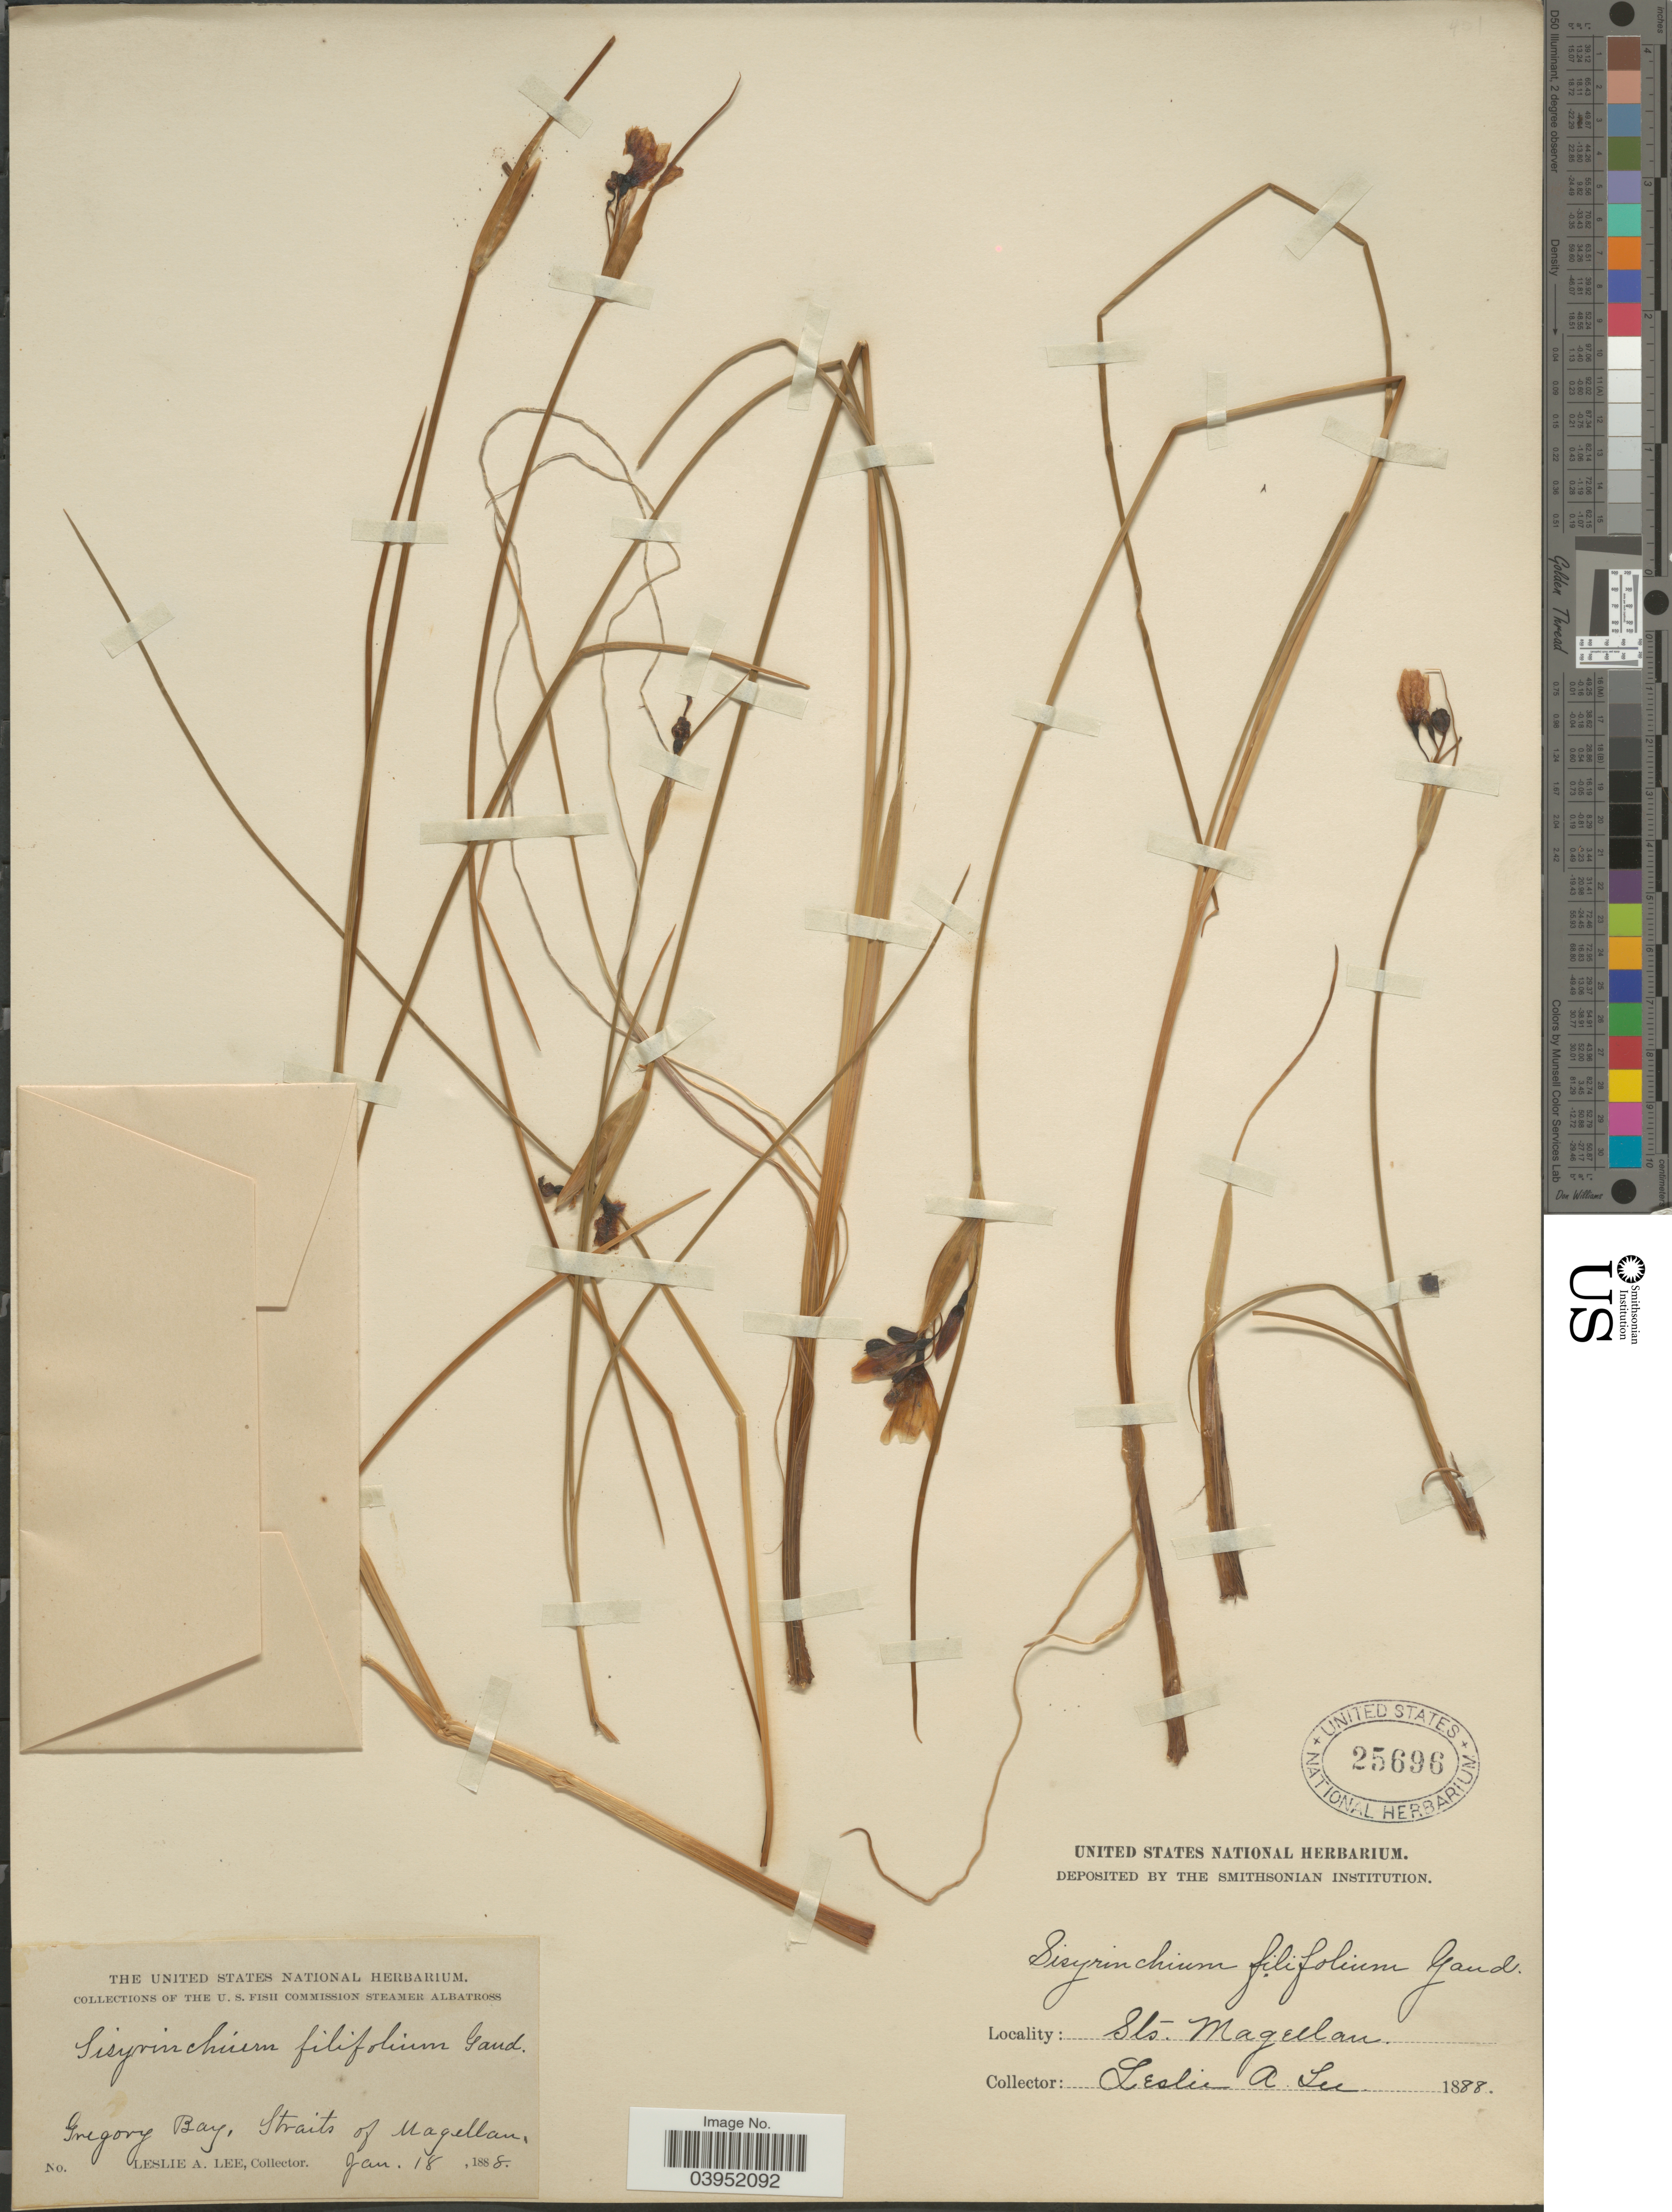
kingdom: Plantae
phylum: Tracheophyta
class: Liliopsida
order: Asparagales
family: Iridaceae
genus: Sisyrinchium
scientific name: Sisyrinchium filifolium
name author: Gaudich.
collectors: L. Lee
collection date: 1888-01-18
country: Chile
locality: Gregory Bay, Straits of Magellan.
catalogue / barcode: US 25696